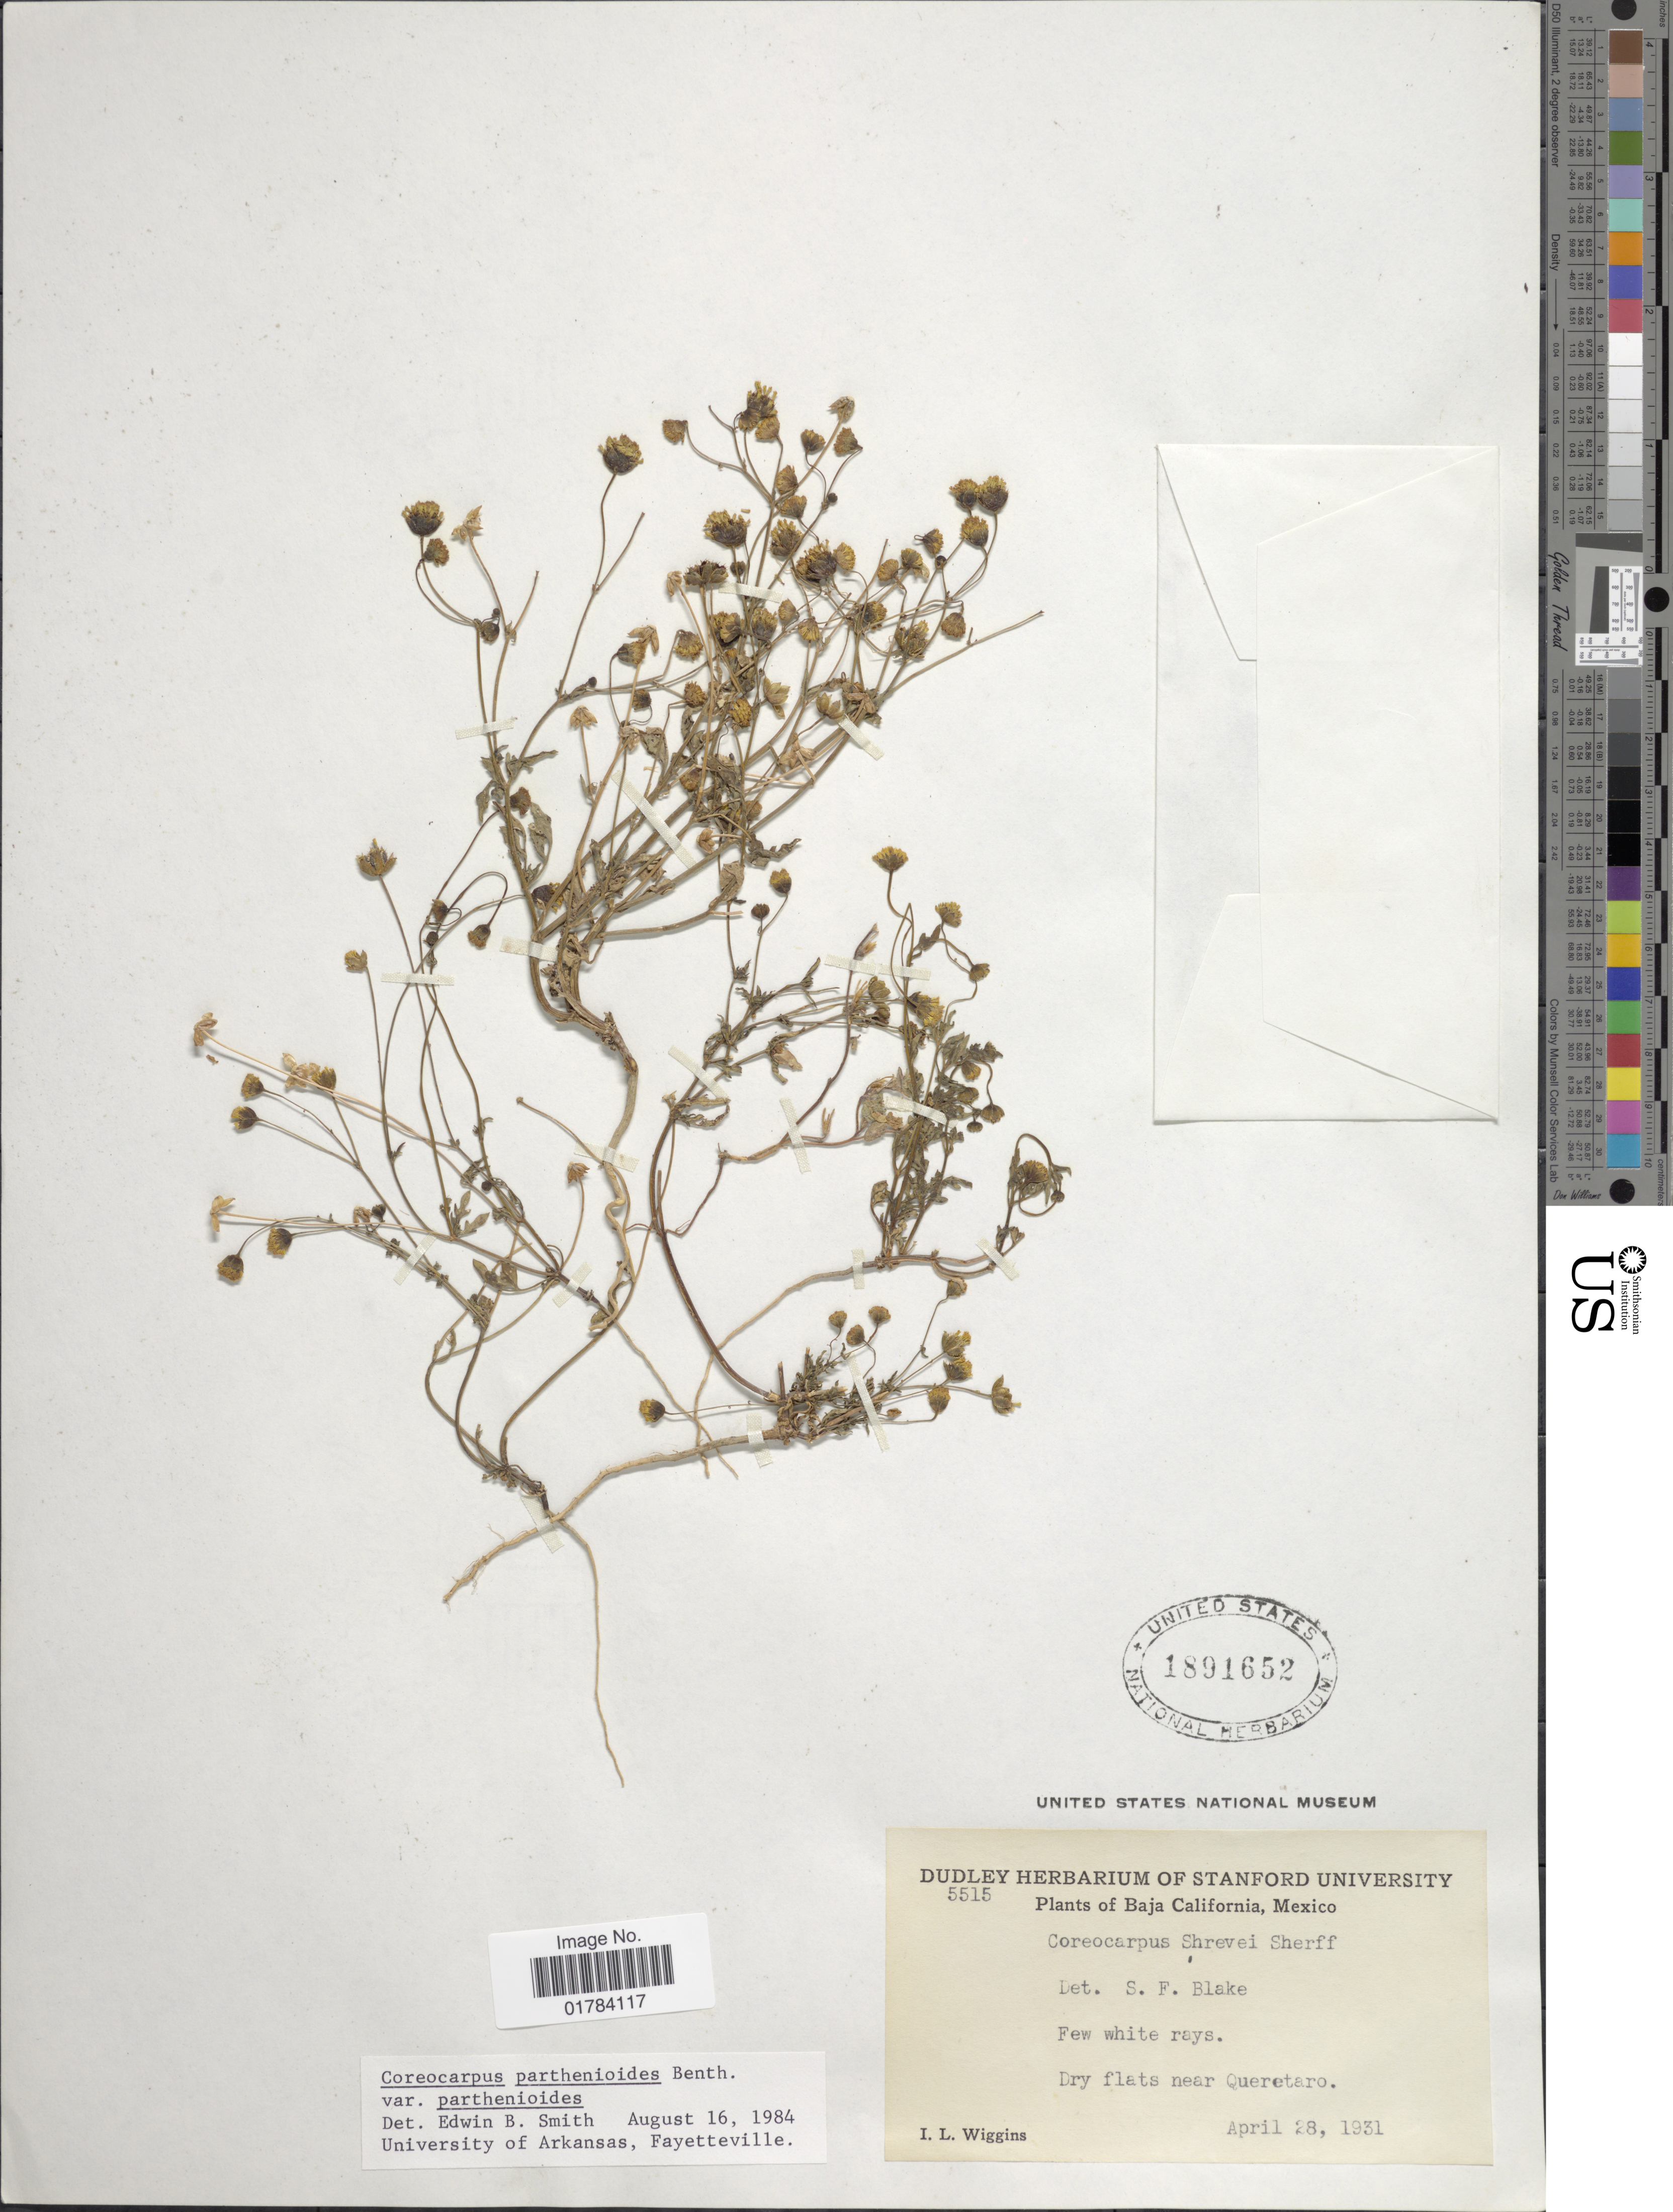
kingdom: Plantae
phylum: Tracheophyta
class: Magnoliopsida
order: Asterales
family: Asteraceae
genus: Coreocarpus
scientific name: Coreocarpus parthenioides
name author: Benth.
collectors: I. L. Wiggins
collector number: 5515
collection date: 1931-04-28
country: Mexico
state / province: Baja California Sur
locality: Dry flats near Queretaro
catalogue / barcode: US 1891652